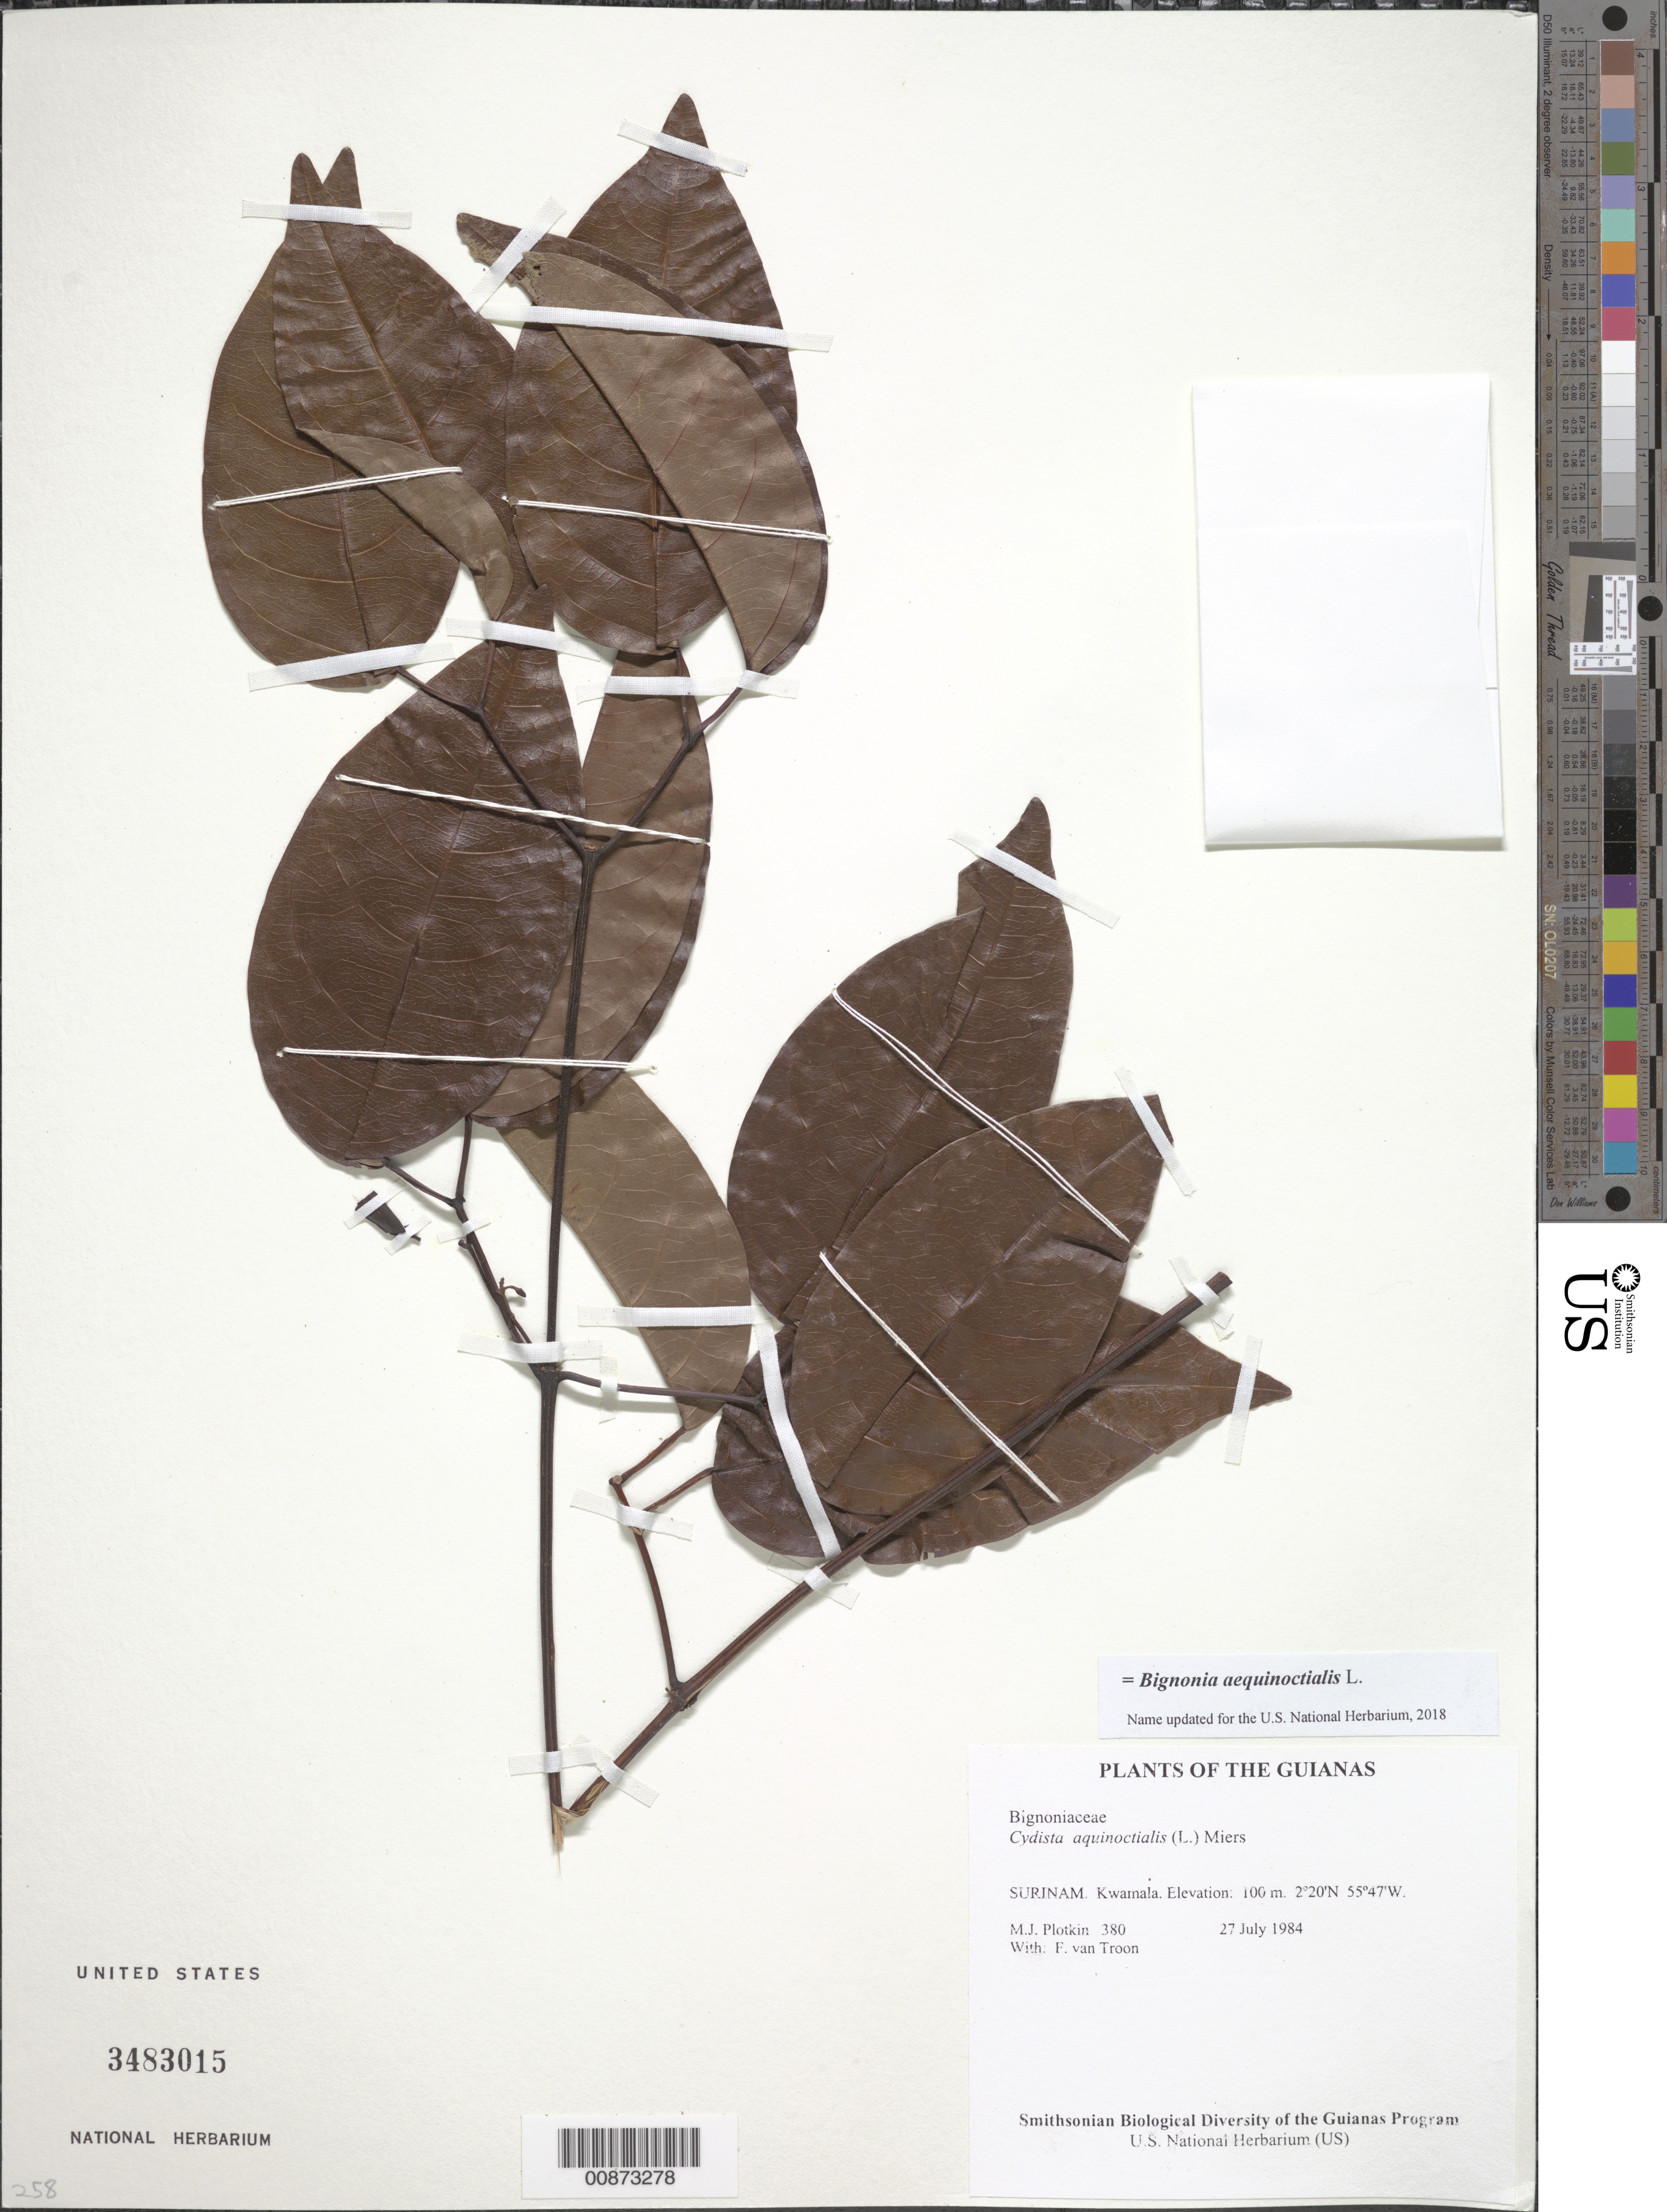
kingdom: Plantae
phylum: Tracheophyta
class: Magnoliopsida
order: Lamiales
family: Bignoniaceae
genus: Bignonia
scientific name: Bignonia aequinoctialis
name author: L.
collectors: M. Plotkin & F. Van Troon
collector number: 380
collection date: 1984-07-27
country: Suriname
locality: The Guianas. Kwamala.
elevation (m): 100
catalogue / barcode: US 3483015